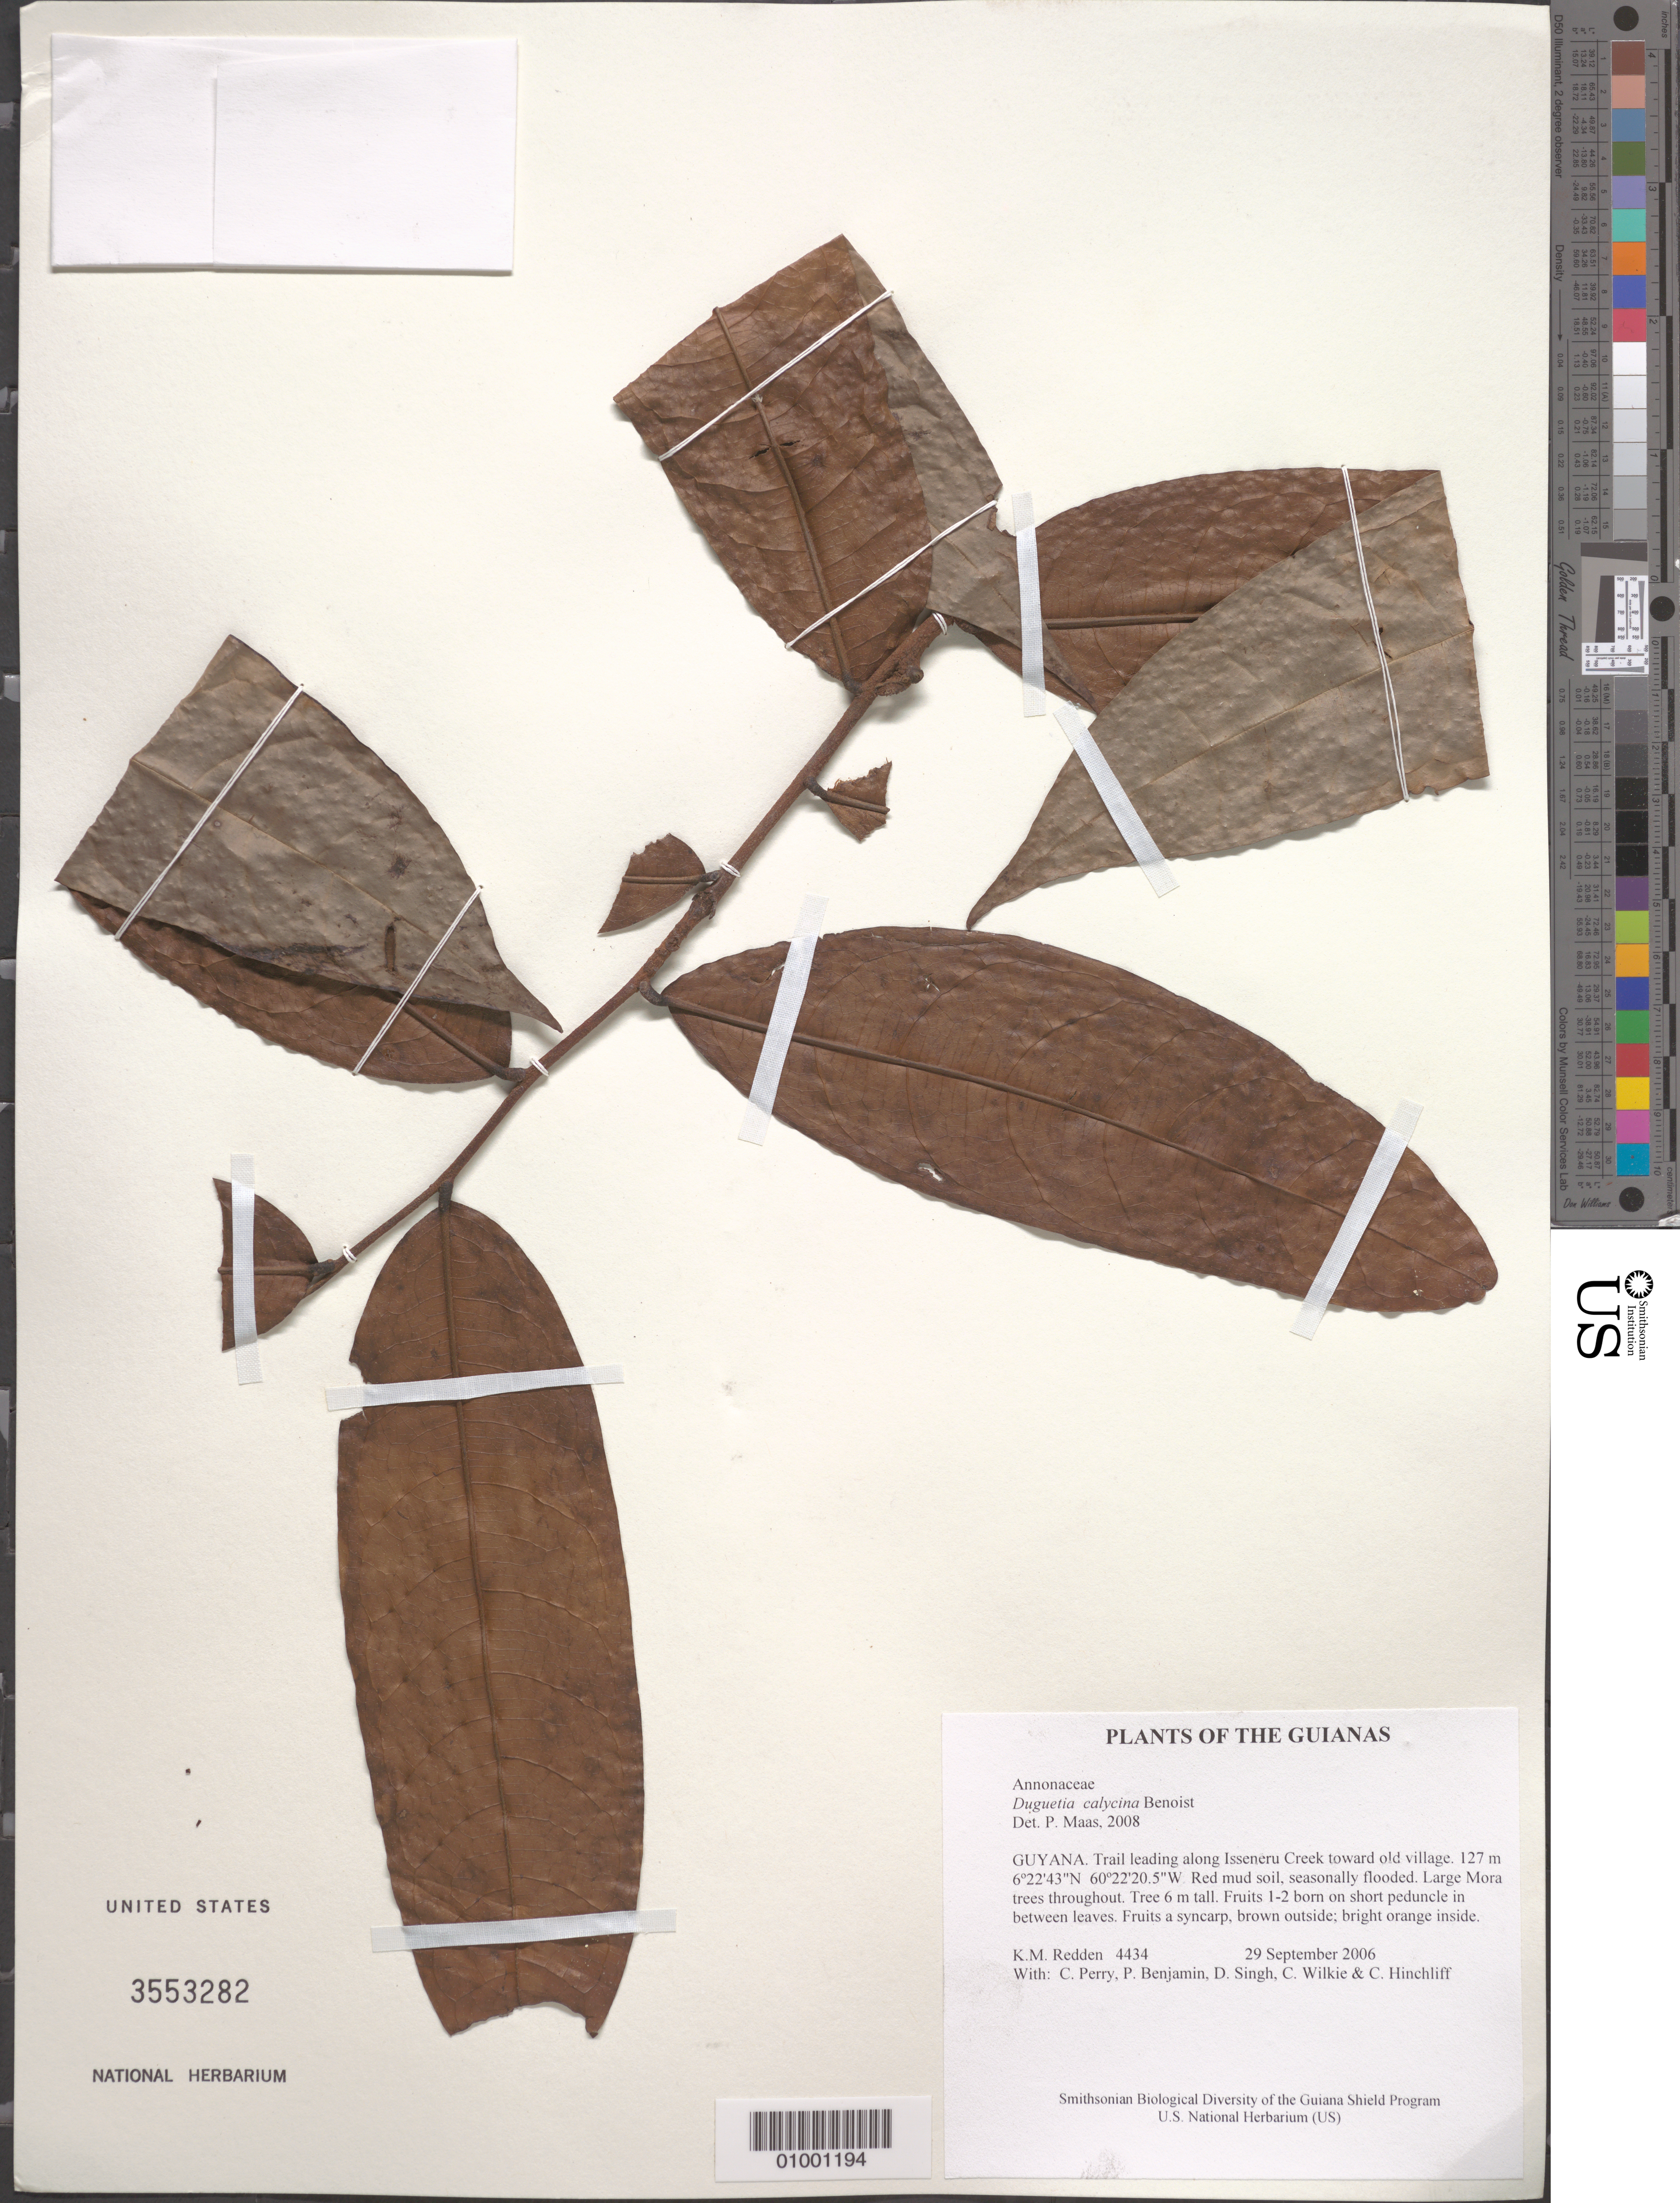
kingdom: Plantae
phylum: Tracheophyta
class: Magnoliopsida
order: Magnoliales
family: Annonaceae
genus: Duguetia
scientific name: Duguetia calycina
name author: Benoist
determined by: Maas, Paul J. M.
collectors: K. M. Redden, C. Perry, P. Benjamin, D. Singh, C. Wilkie & C. E. Hinchliff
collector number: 4434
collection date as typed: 29 September 2006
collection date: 2006-09-29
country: Guyana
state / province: Cuyuni-Mazaruni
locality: Trail leading along Isseneru Creek toward old village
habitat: Red mud soil, seasonally flooded. Large Mora trees throughout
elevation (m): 127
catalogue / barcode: US 3553282